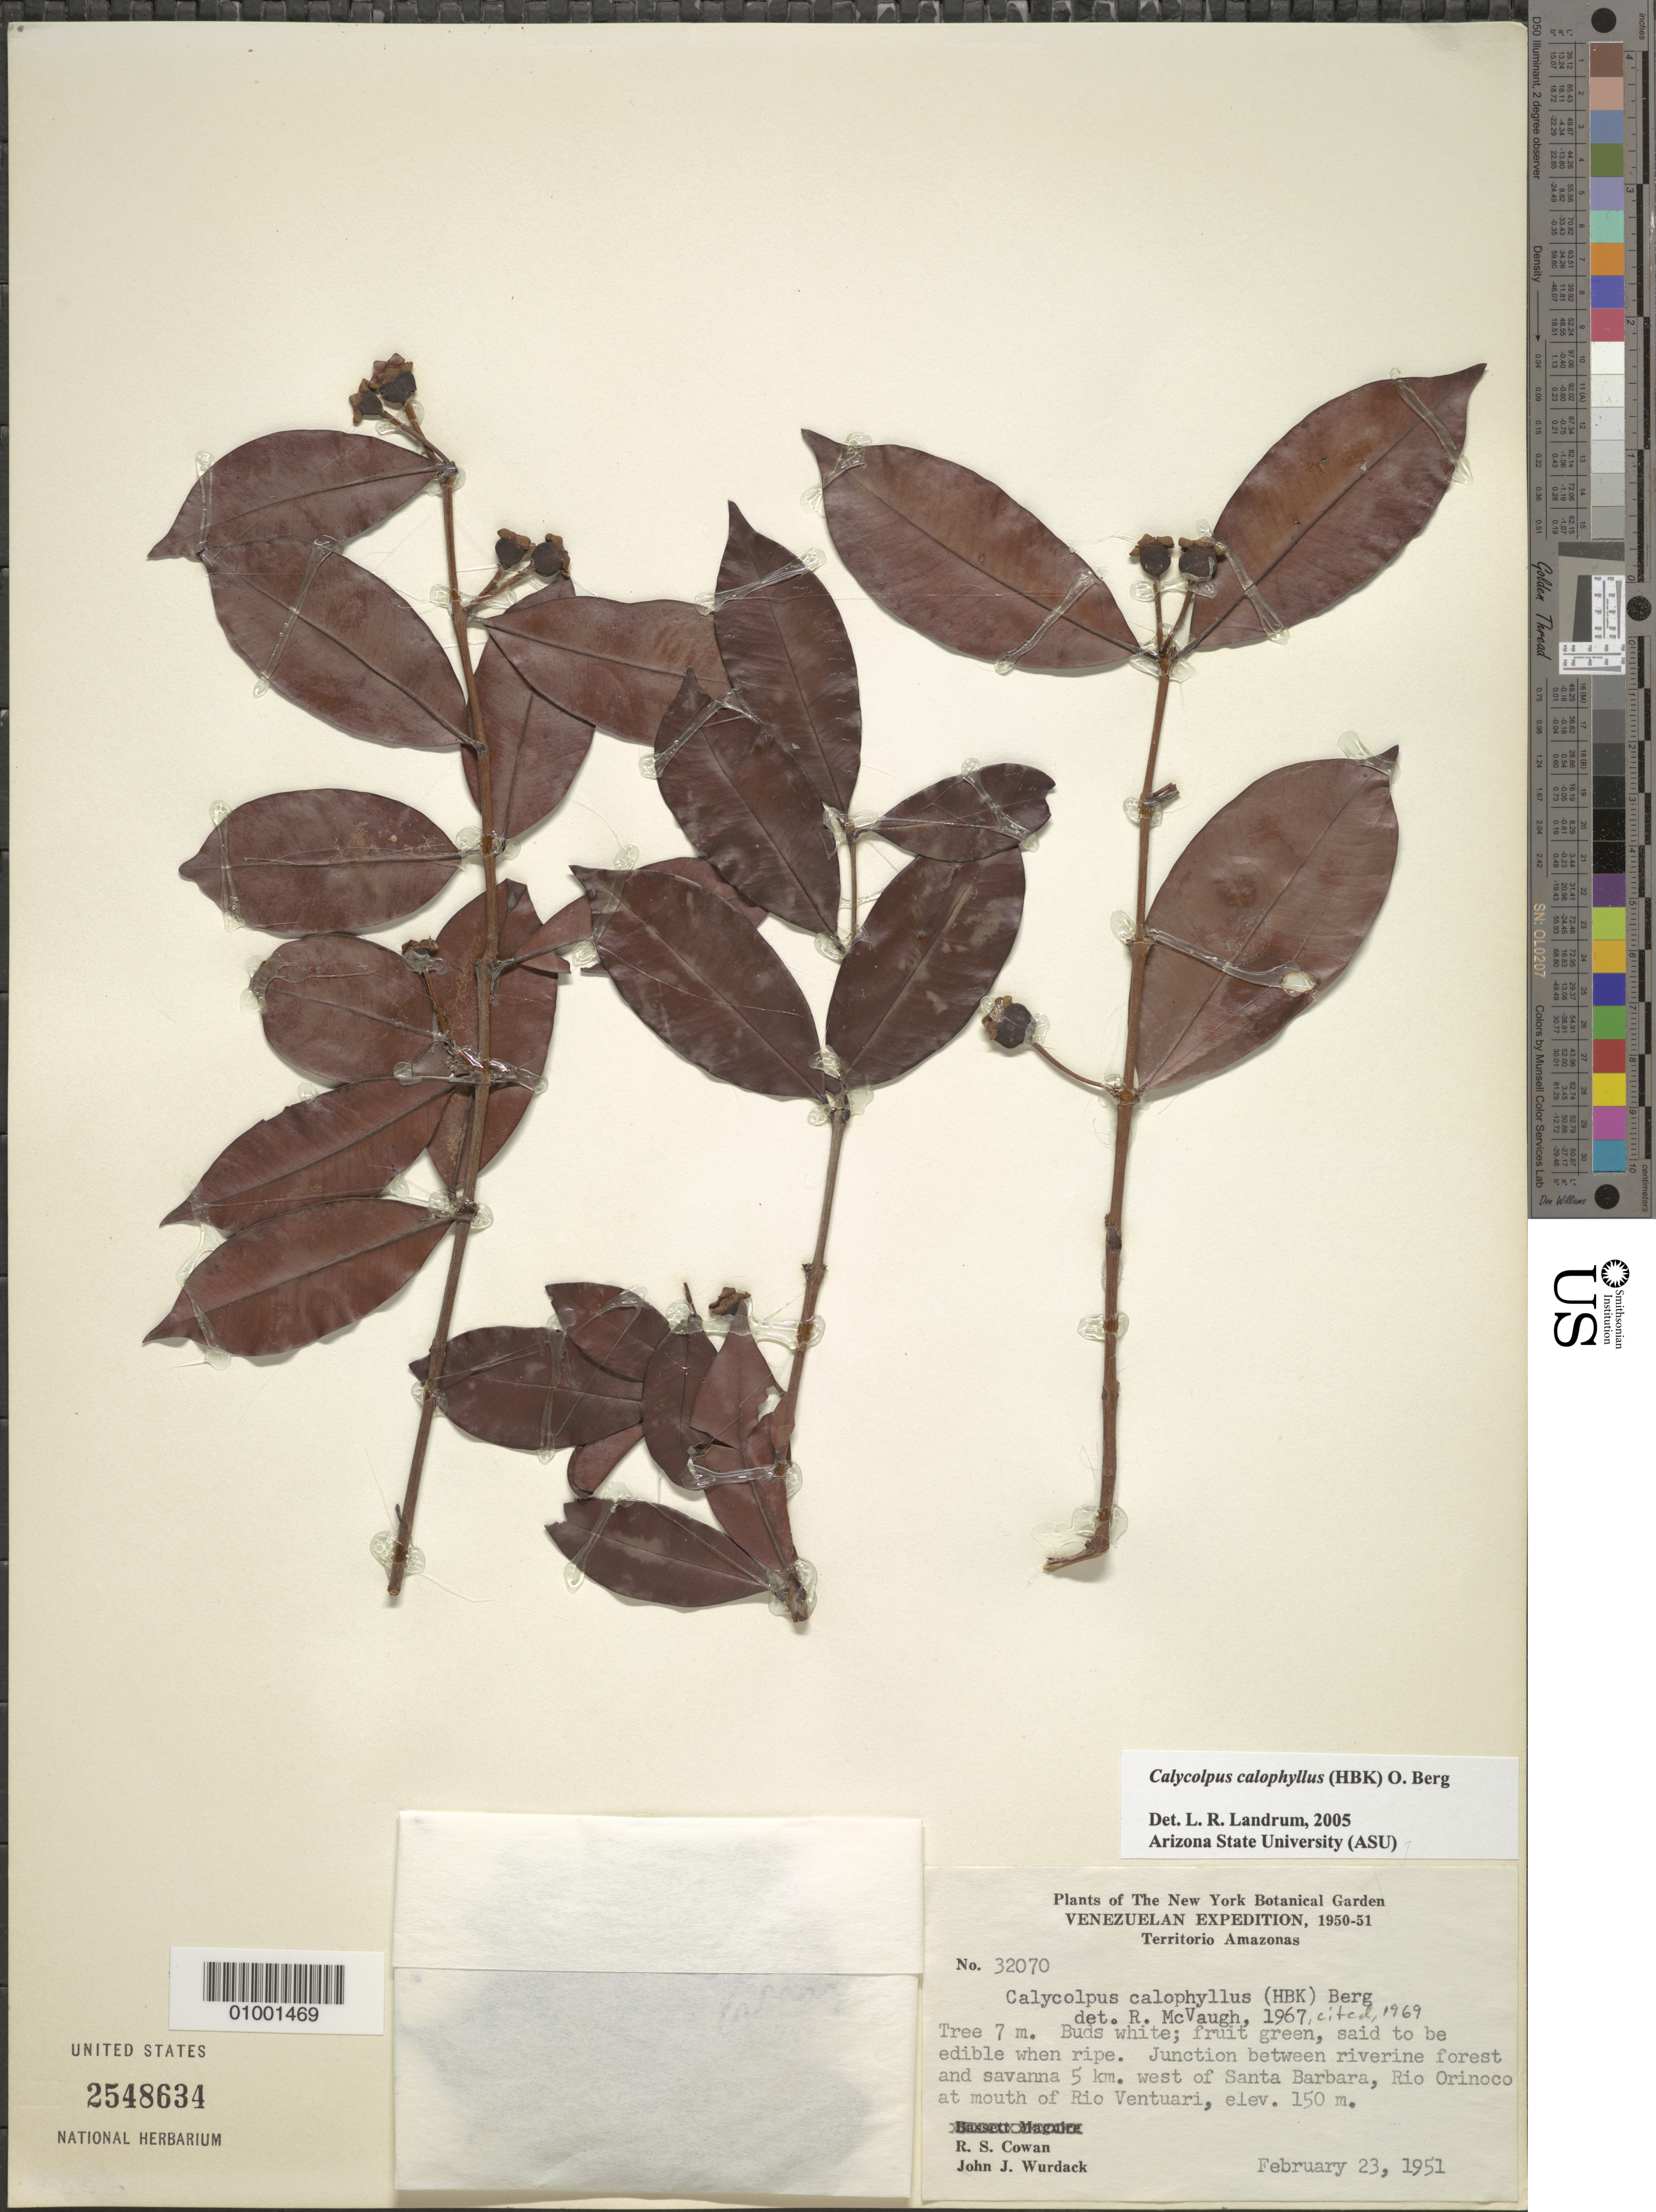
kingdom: Plantae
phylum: Tracheophyta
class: Magnoliopsida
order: Myrtales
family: Myrtaceae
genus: Calycolpus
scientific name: Calycolpus calophyllus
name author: (Kunth) O. Berg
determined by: Landrum, L. R.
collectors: R. S. Cowan & J. J. Wurdack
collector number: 32070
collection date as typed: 23-Feb-51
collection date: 1951-02-23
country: Venezuela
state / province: Amazonas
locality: Santa Barbara , 5 km W of, at junction of Río Orinoco and Río Ventuari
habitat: Junction between riverine forest and savanna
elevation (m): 150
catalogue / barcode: US 2548634